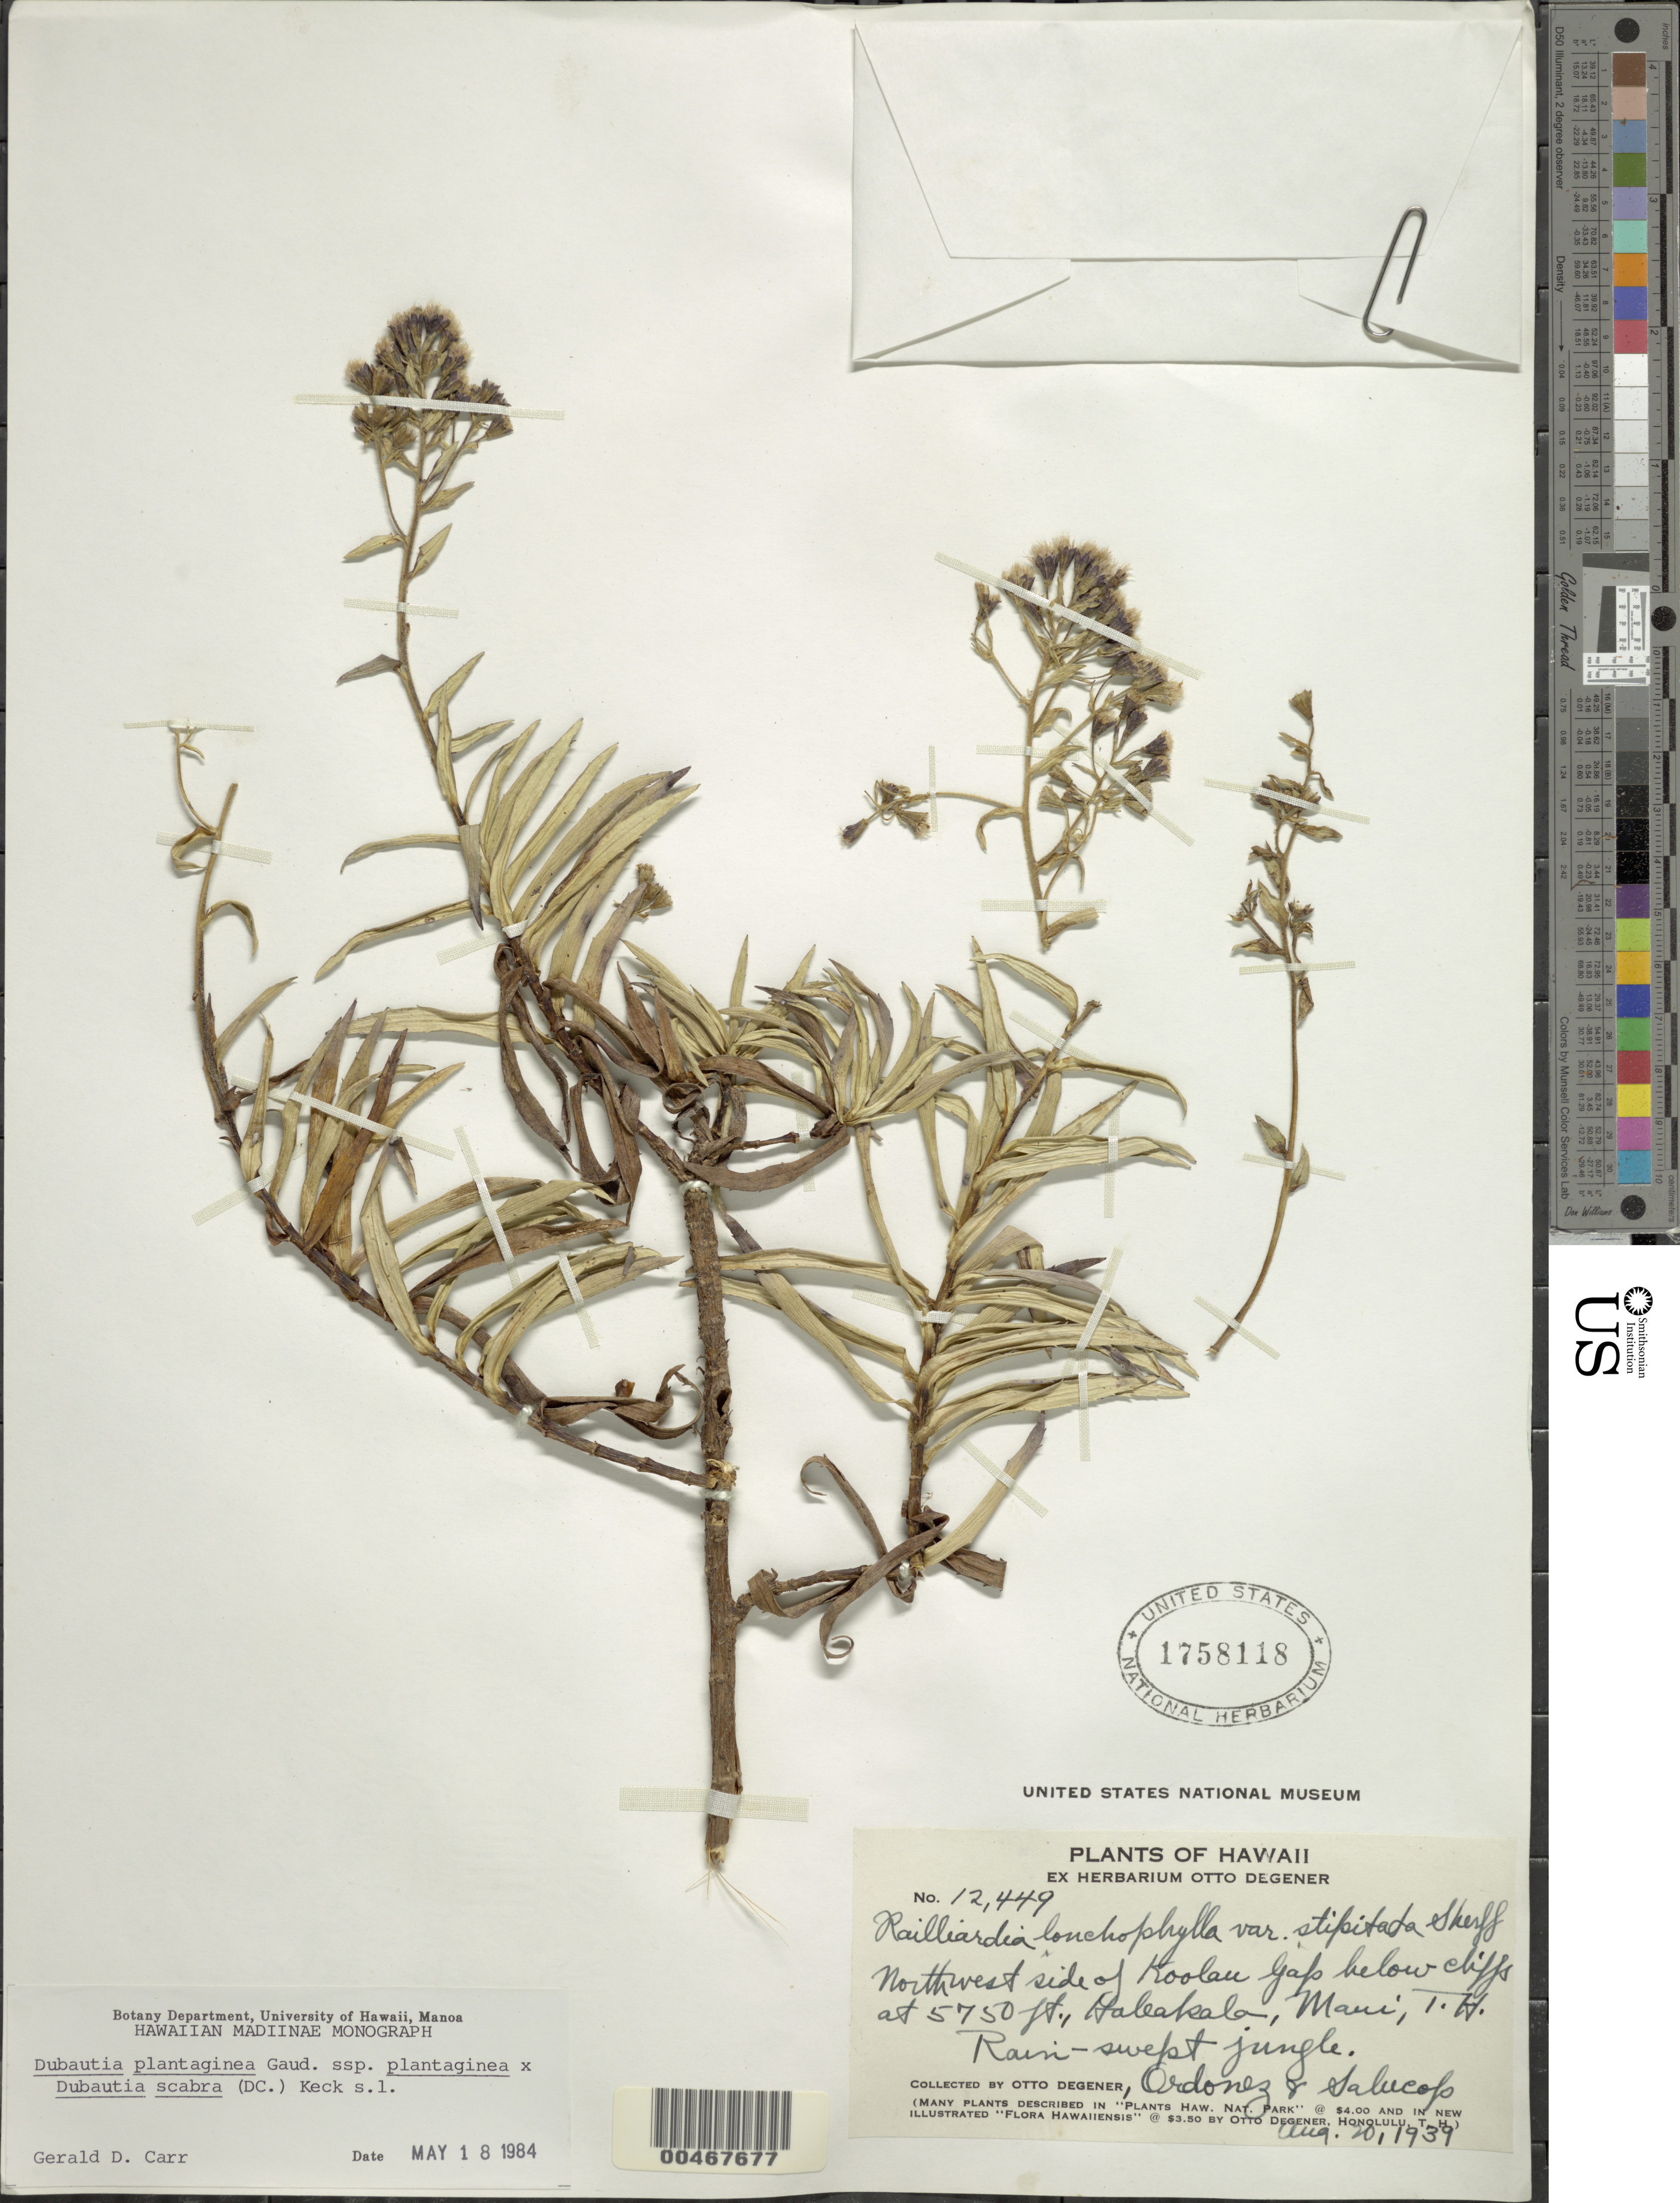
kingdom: Plantae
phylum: Tracheophyta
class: Magnoliopsida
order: Asterales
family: Asteraceae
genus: Dubautia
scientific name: Dubautia plantaginea subsp. plantaginea x D. scabra (DC.) D.D. Keck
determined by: Carr, G. D.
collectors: O. Degener, Ordonez & -- Salucop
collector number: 12449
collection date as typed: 20 Aug 1939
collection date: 1939-08-20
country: United States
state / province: Hawaii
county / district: Maui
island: Maui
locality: NW side of Koolau Gap below cliffs, Haleakala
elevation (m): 1753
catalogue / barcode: US 1758118